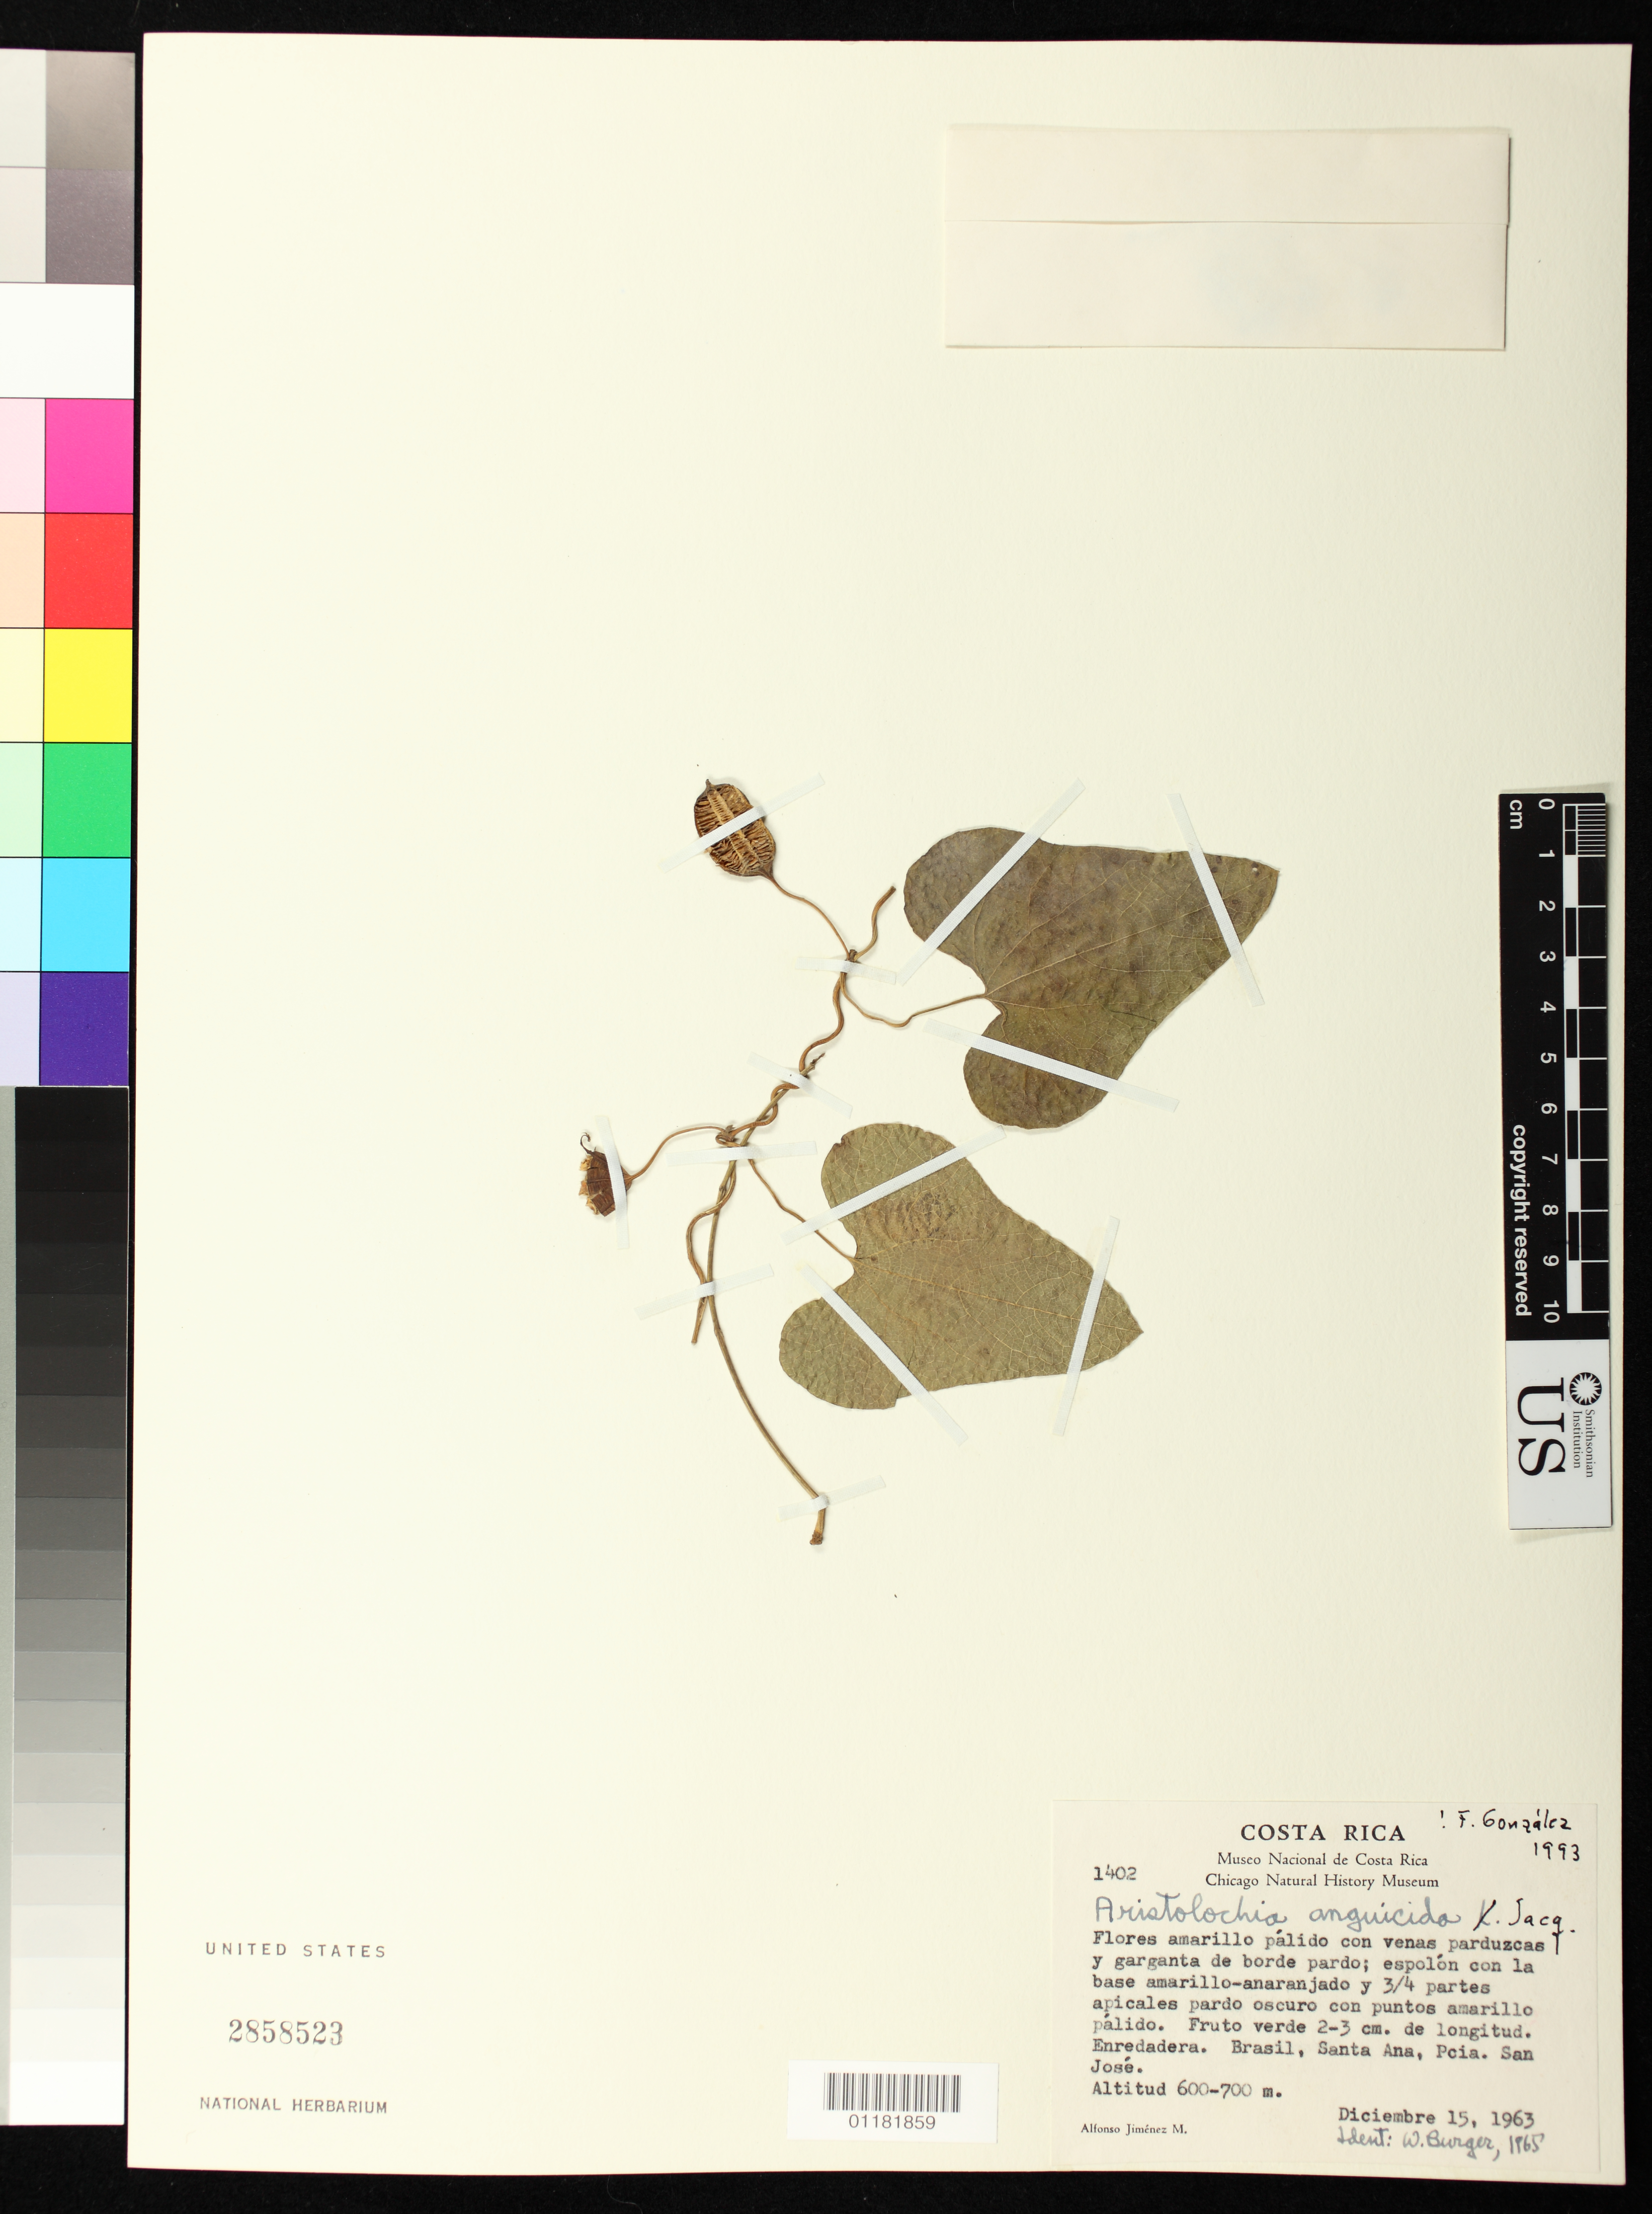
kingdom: Plantae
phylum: Tracheophyta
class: Magnoliopsida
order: Piperales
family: Aristolochiaceae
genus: Aristolochia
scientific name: Aristolochia anguicida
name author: Jacq.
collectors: A. Jiménez M.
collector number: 1402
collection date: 1963-12-15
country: Costa Rica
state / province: San José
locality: Brasil, Santa Ana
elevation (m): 600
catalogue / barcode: US 2858523